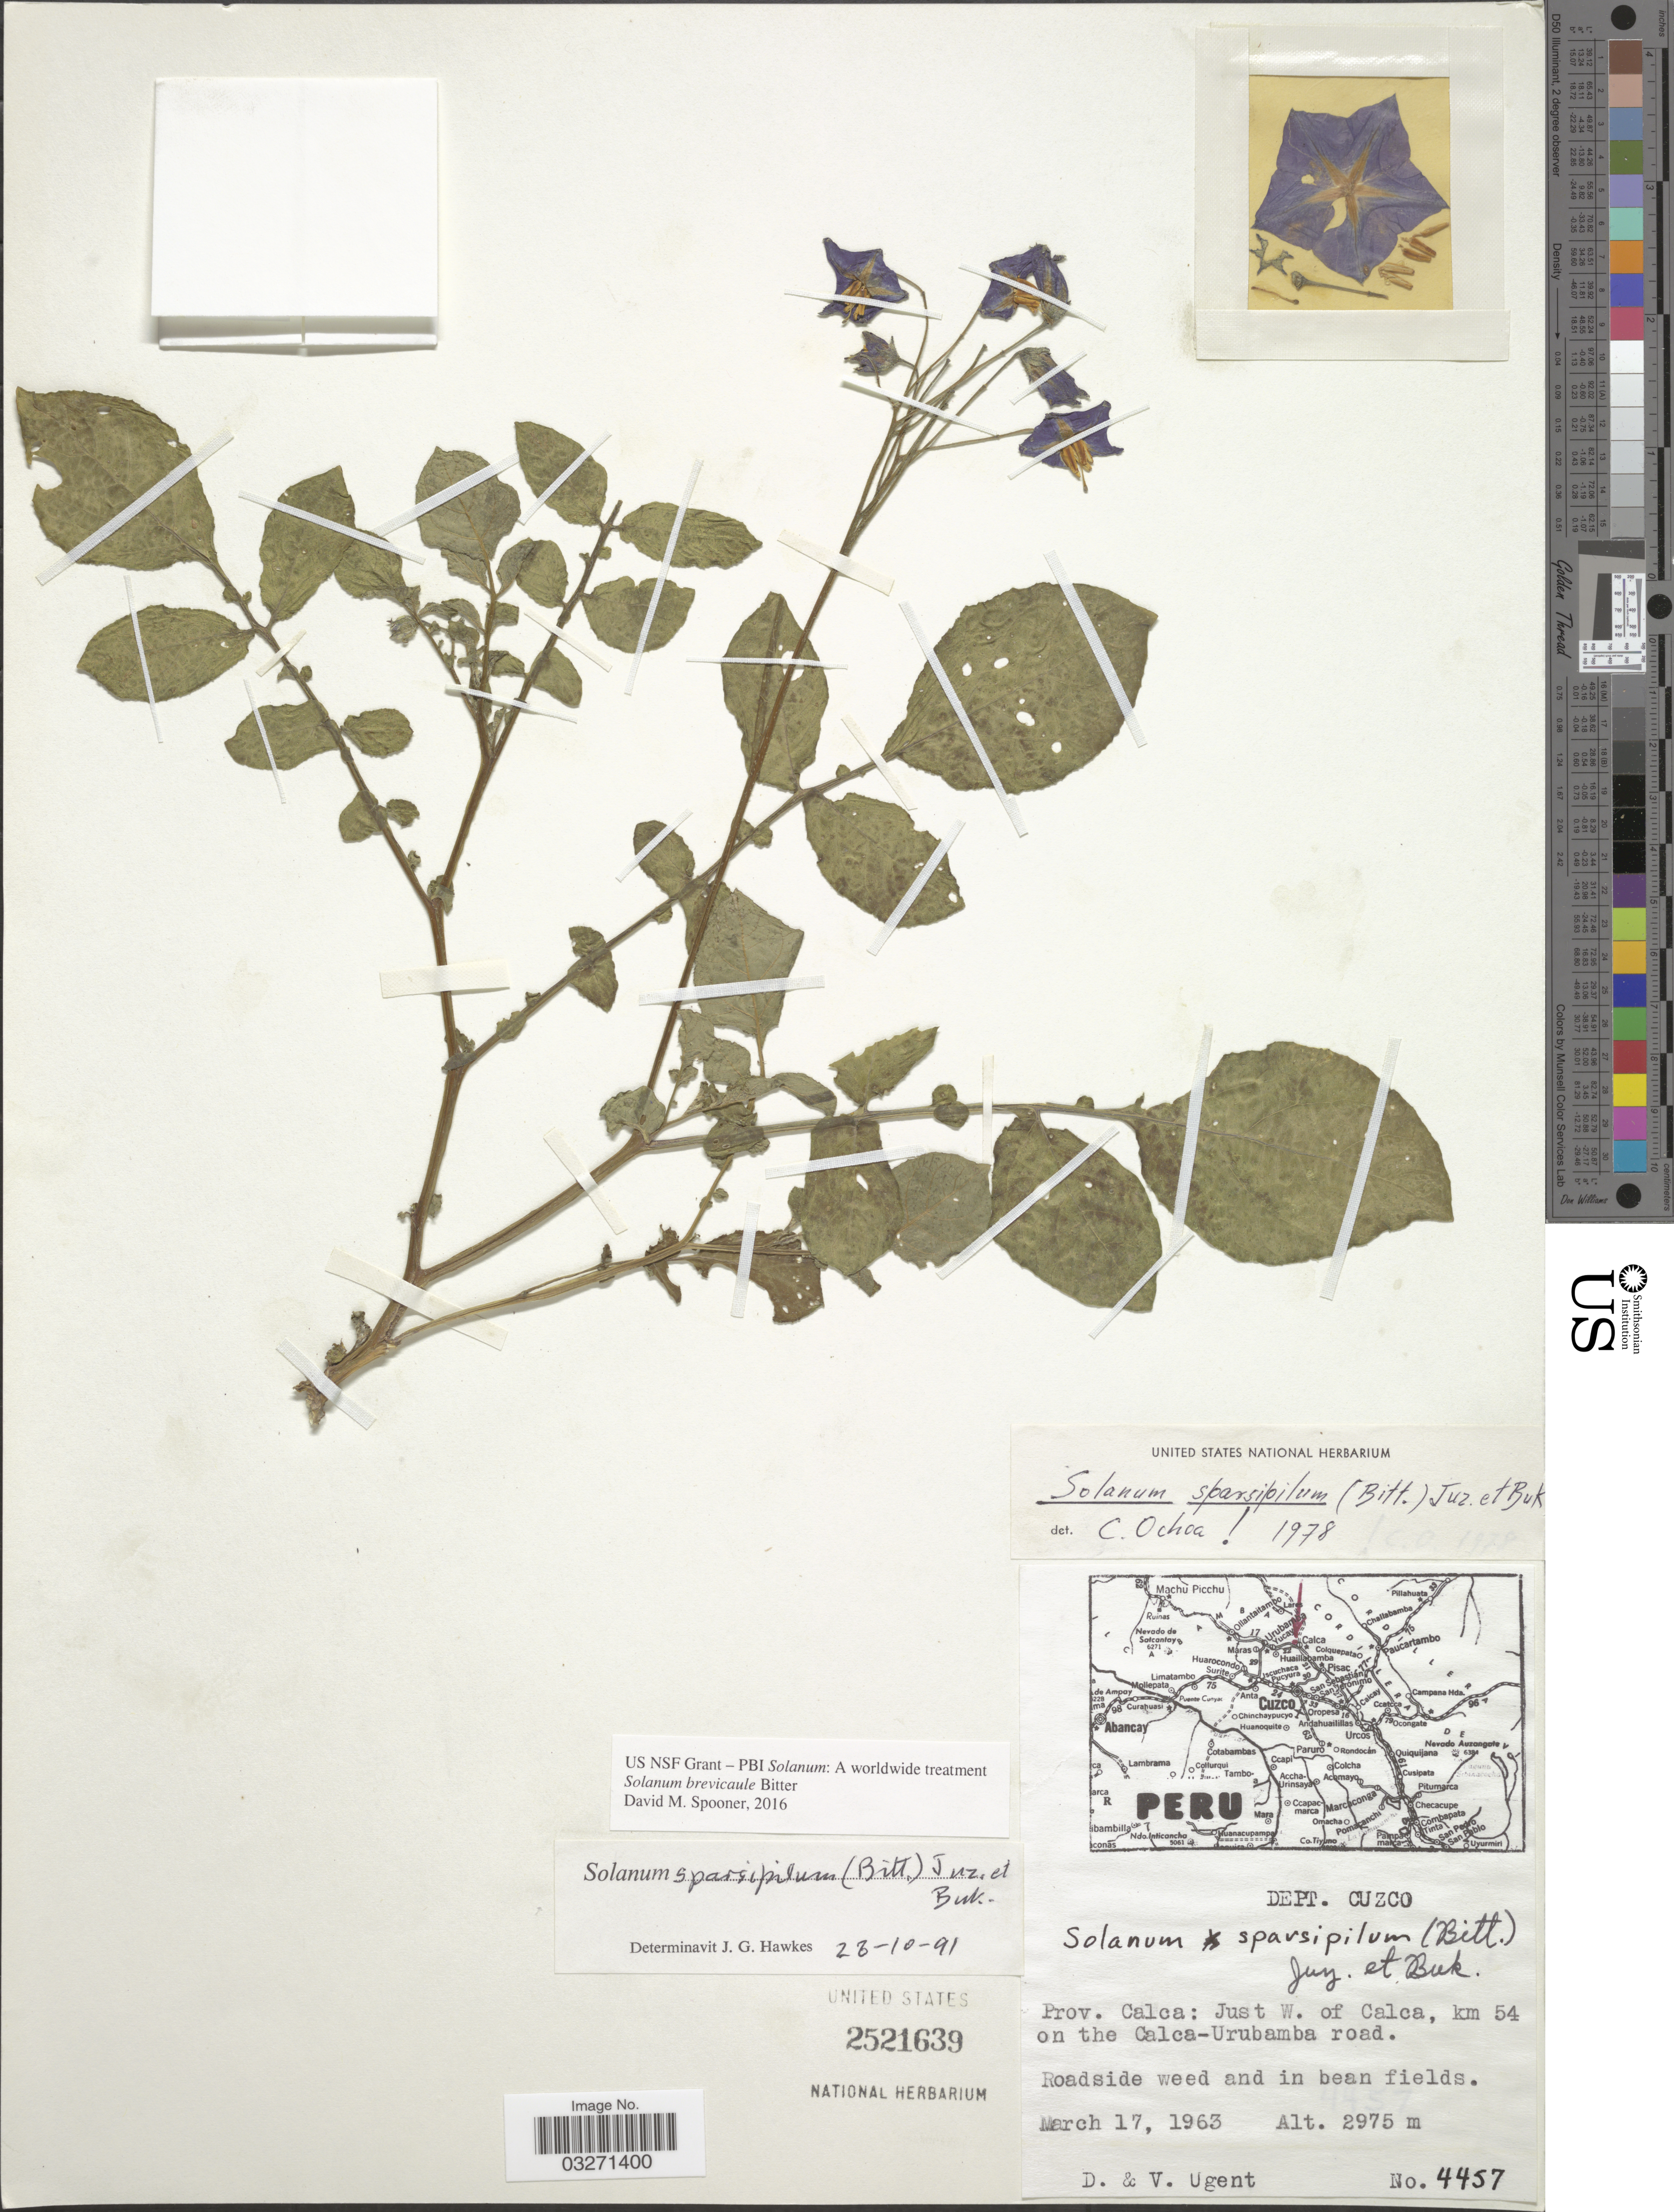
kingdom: Plantae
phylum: Tracheophyta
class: Magnoliopsida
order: Solanales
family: Solanaceae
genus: Solanum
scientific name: Solanum brevicaule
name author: Bitter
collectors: D. Ugent & V. Ugent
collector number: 4457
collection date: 1963-03-17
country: Peru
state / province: Cusco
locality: Dept. Cuzco. Prov. Calca: Just W. of Calca, km 54 on the Calca-Urubamba road.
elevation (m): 2975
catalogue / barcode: US 2521639